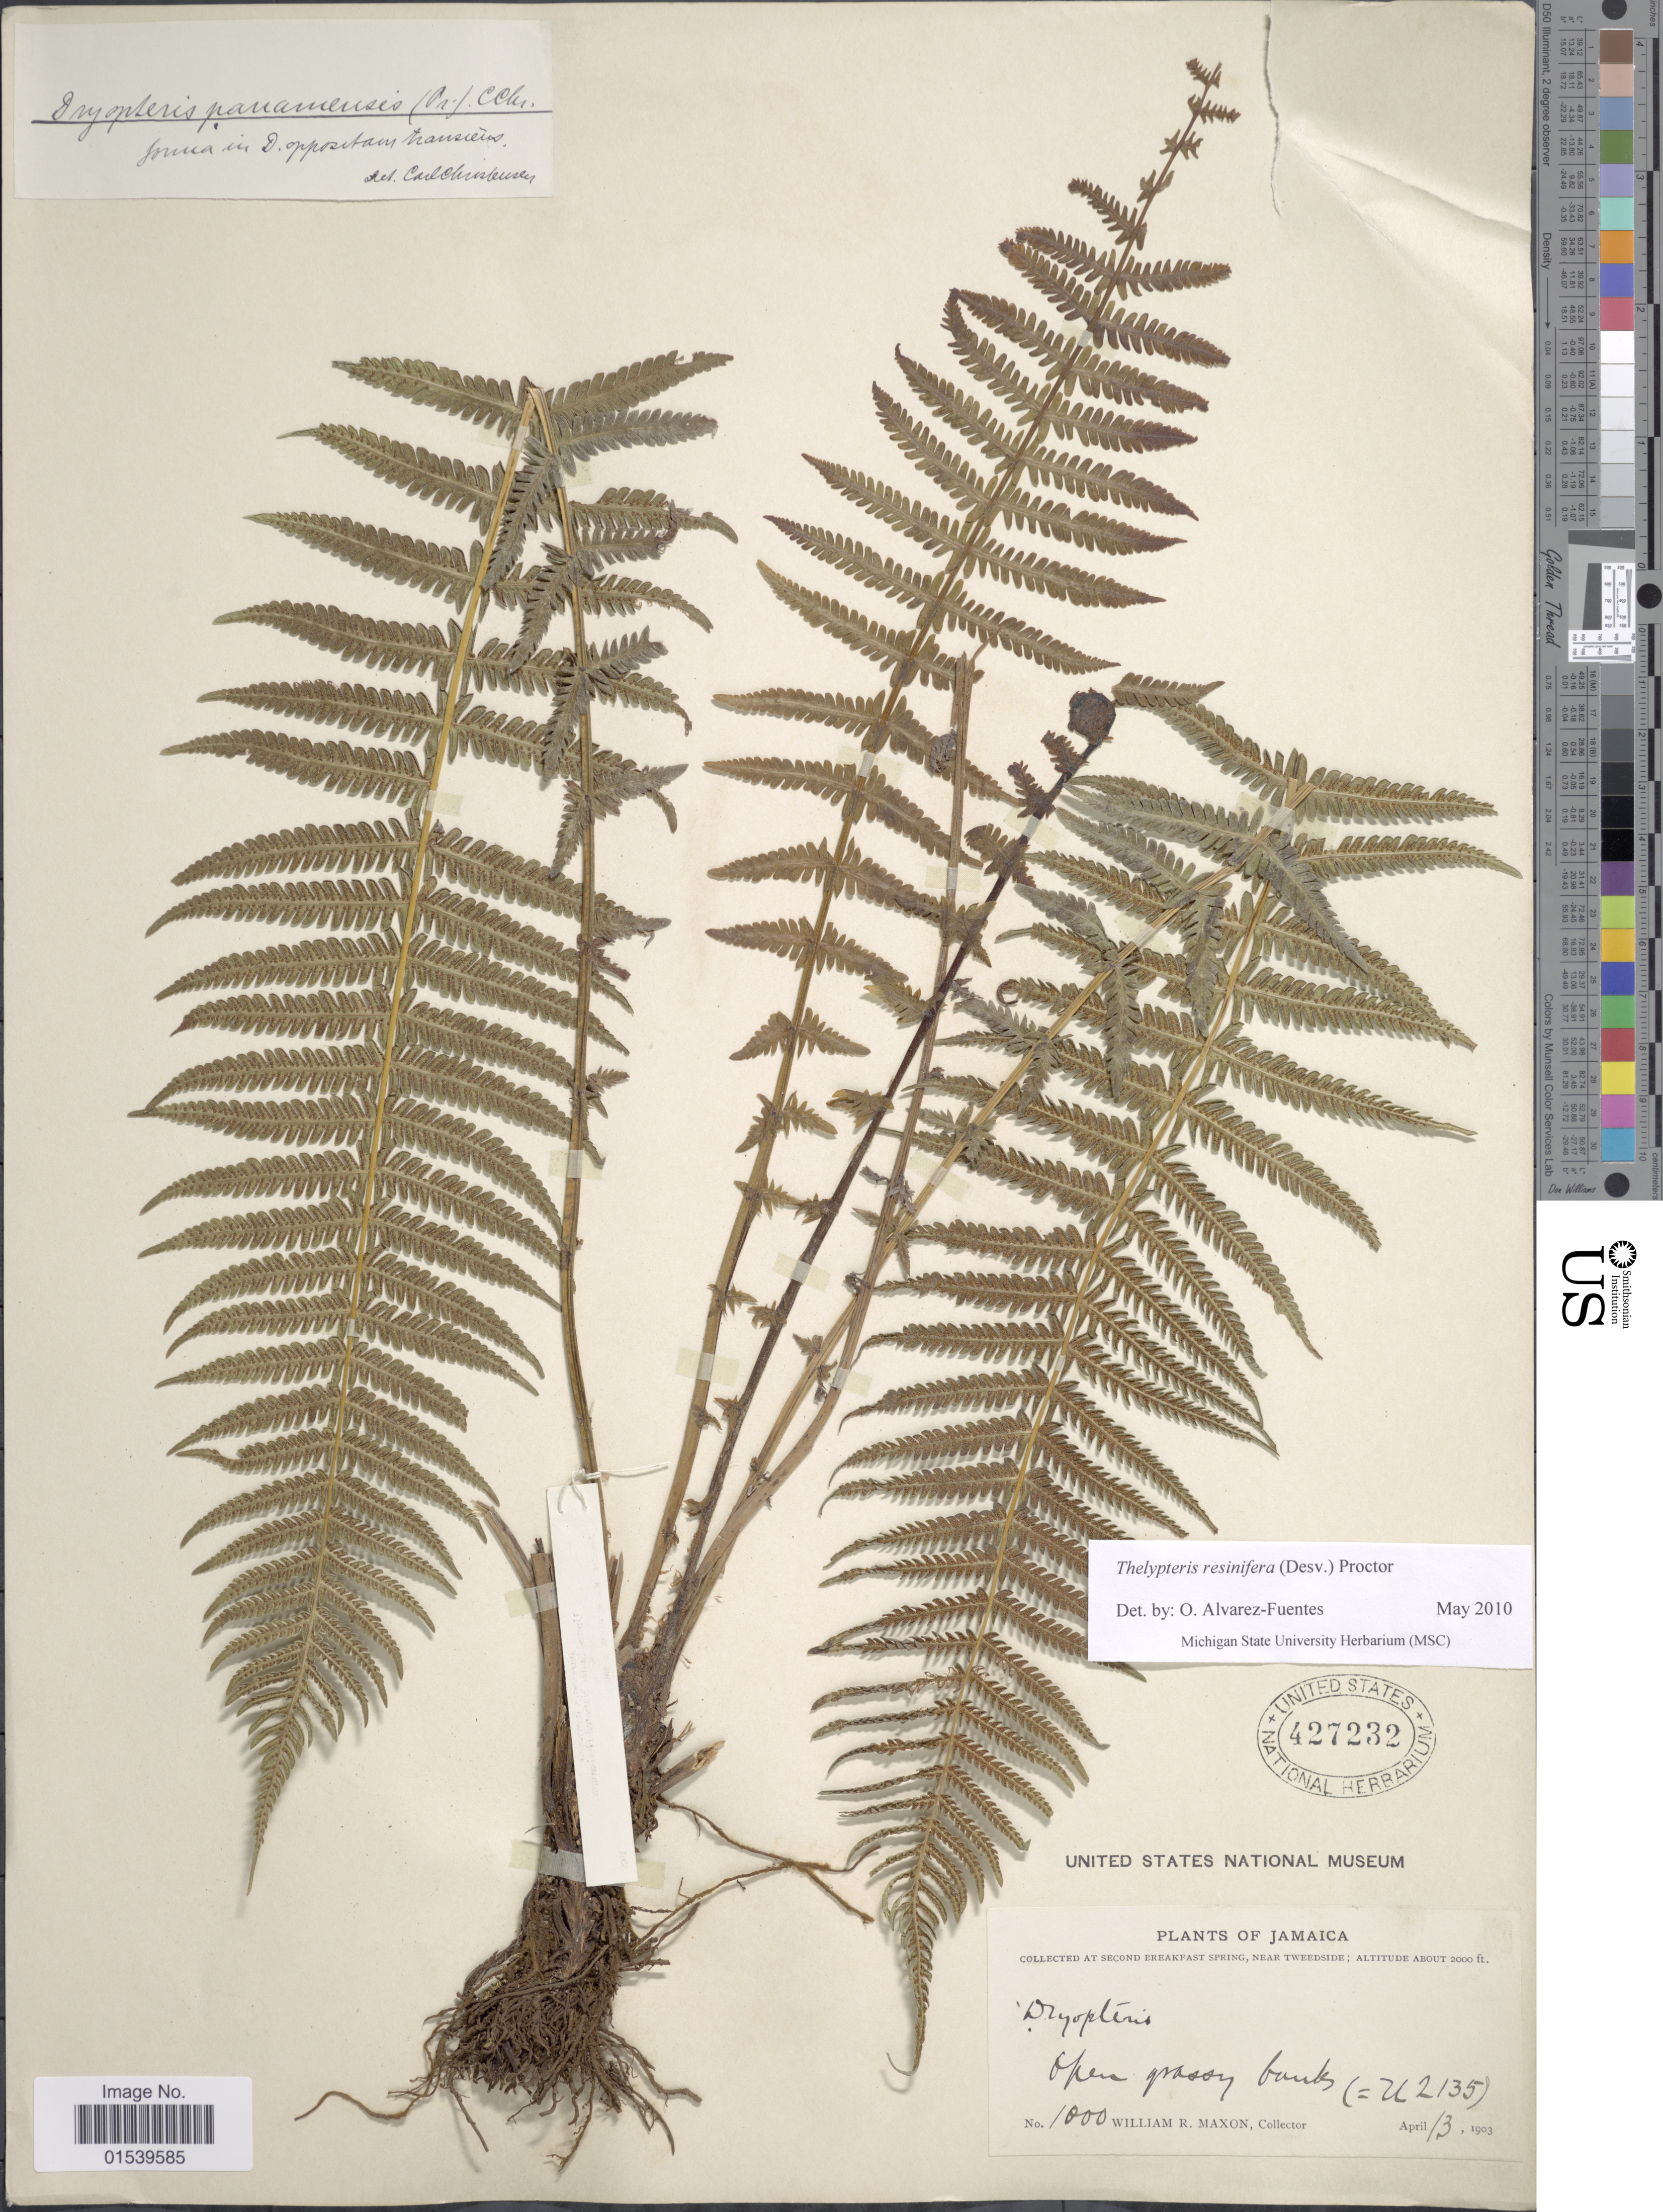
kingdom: Plantae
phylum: Tracheophyta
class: Polypodiopsida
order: Polypodiales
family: Thelypteridaceae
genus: Amauropelta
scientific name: Amauropelta resinifera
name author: (Desv.) Pic. Serm.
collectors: W. R. Maxon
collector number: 1000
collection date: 1903-04-13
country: Jamaica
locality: At Econd Breakfast Spring, near Tweedside, open grassy banks (U=2135)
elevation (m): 610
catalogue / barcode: US 427232